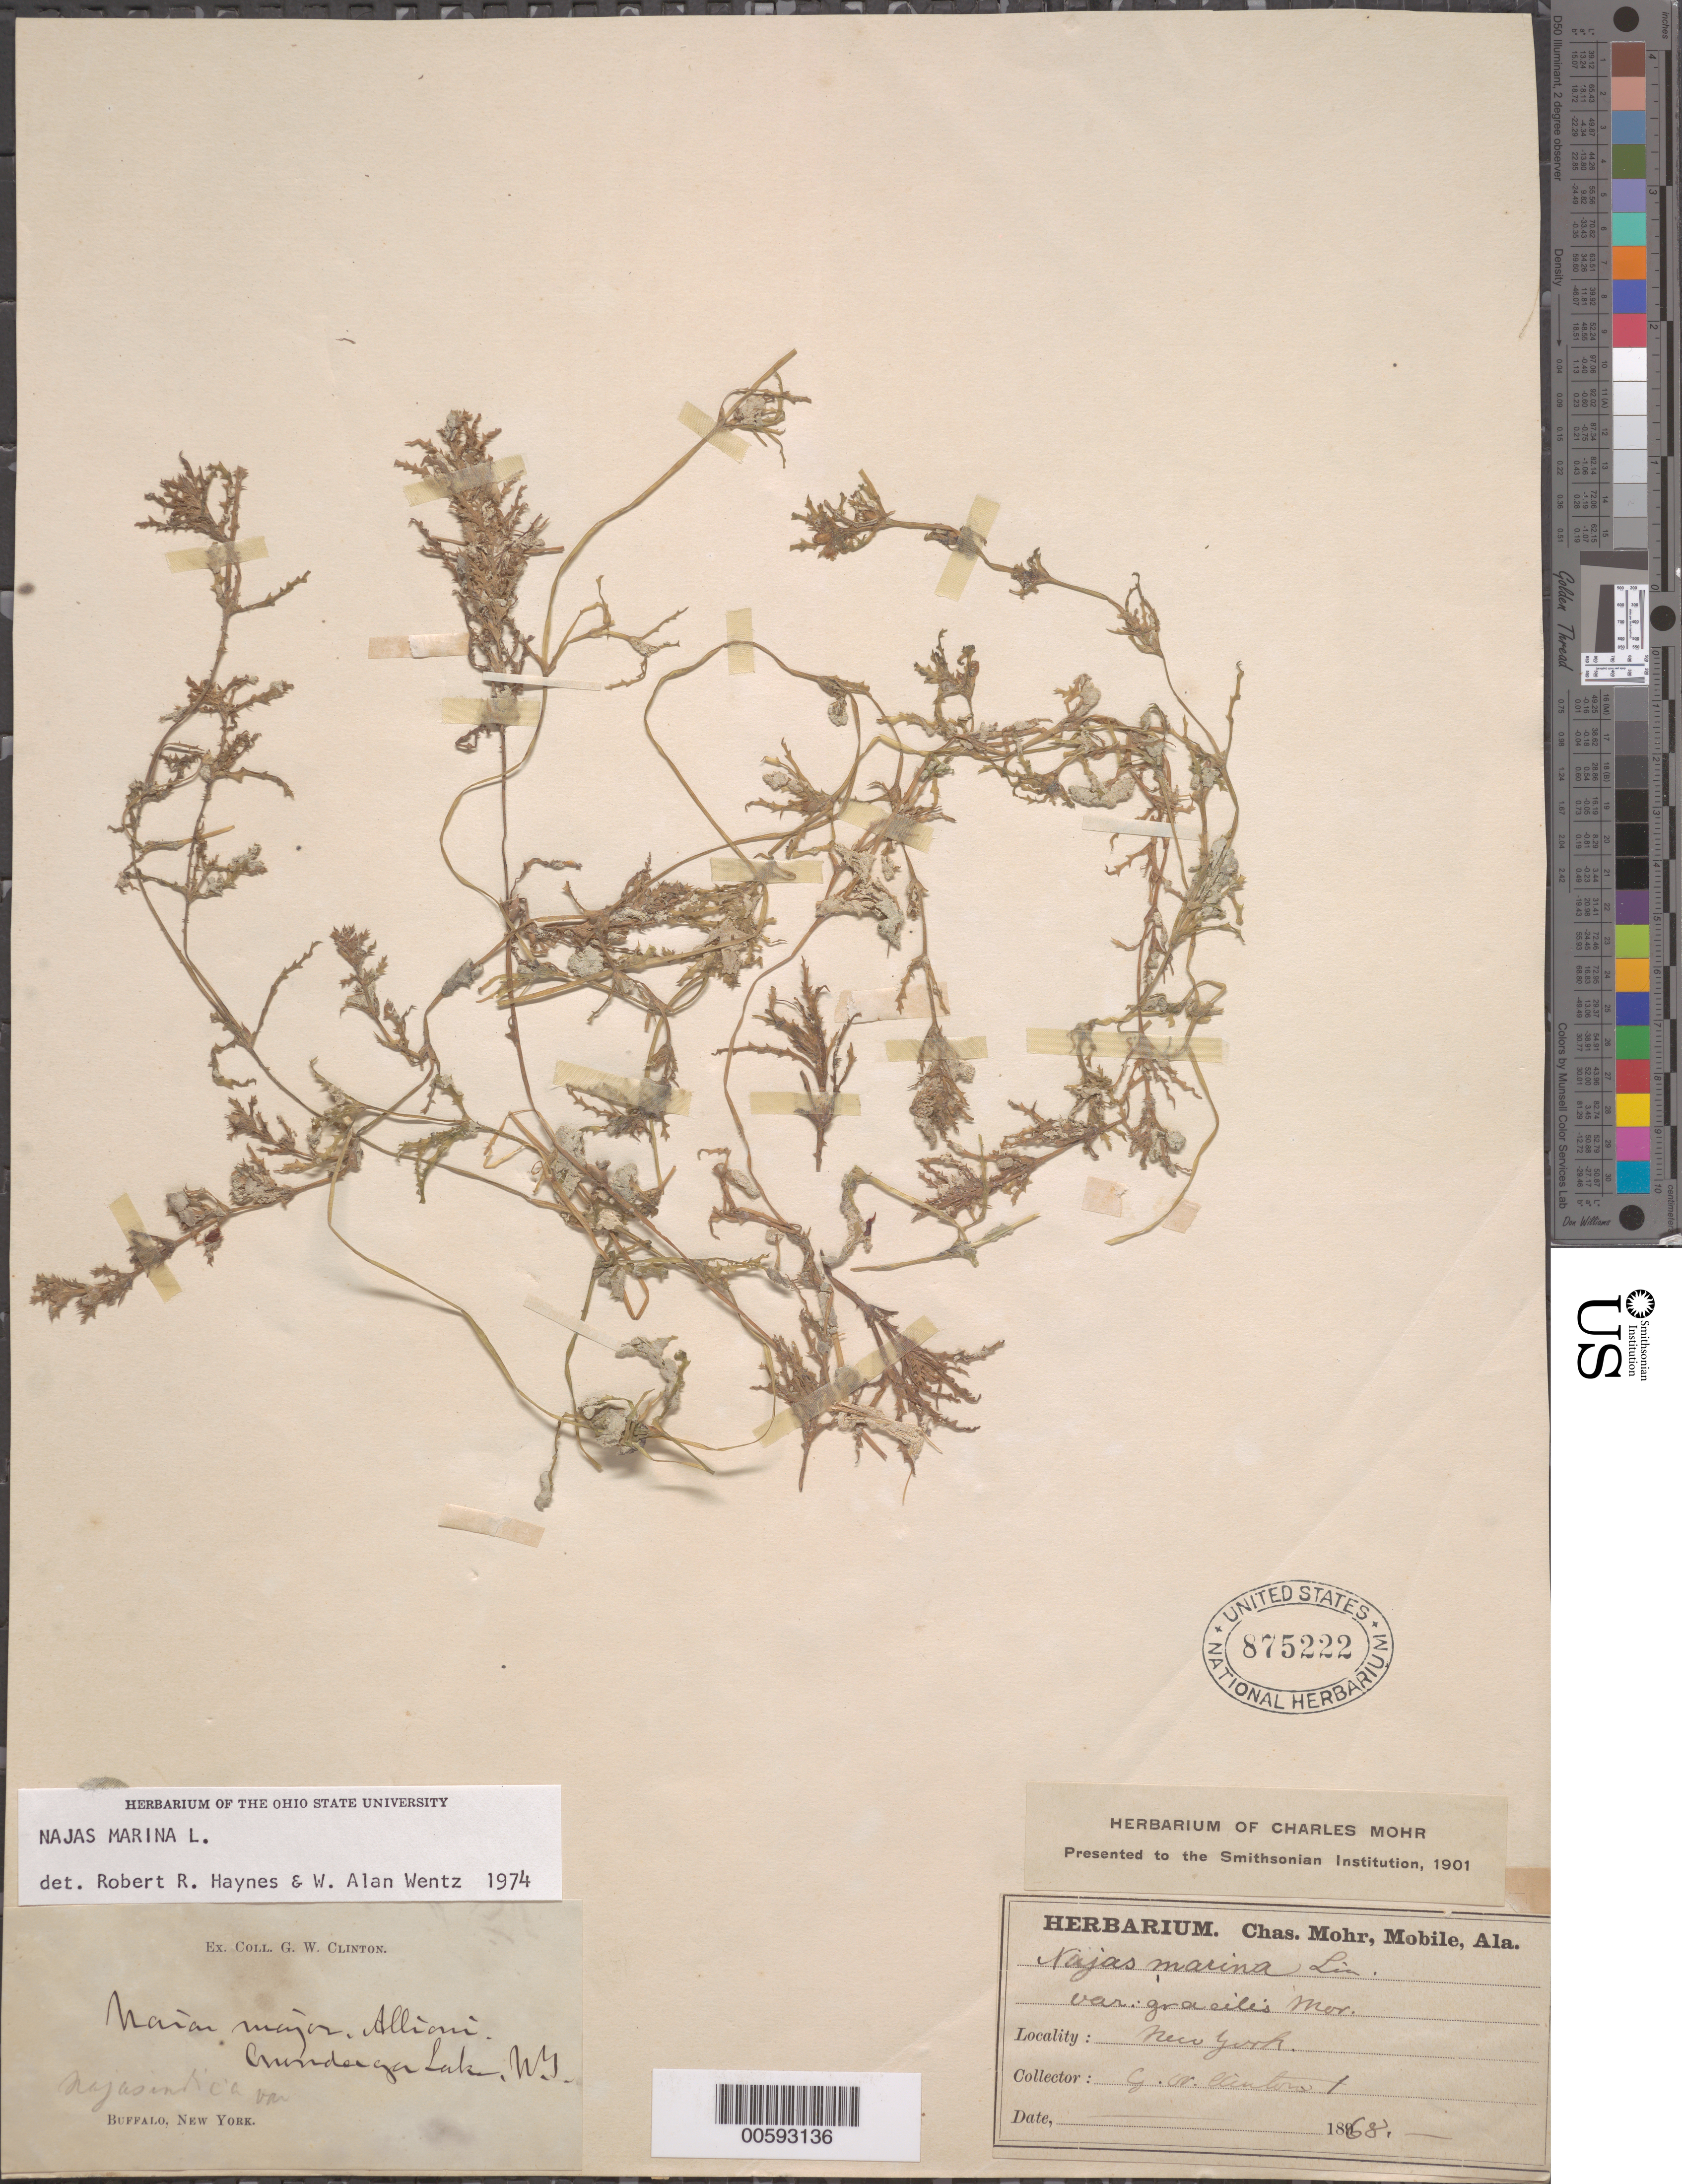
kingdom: Plantae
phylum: Tracheophyta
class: Liliopsida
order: Alismatales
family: Hydrocharitaceae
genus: Najas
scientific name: Najas marina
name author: L.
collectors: G. W. Clinton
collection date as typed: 1868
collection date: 1868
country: United States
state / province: New York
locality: Arunderga Lake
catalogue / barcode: US 875222